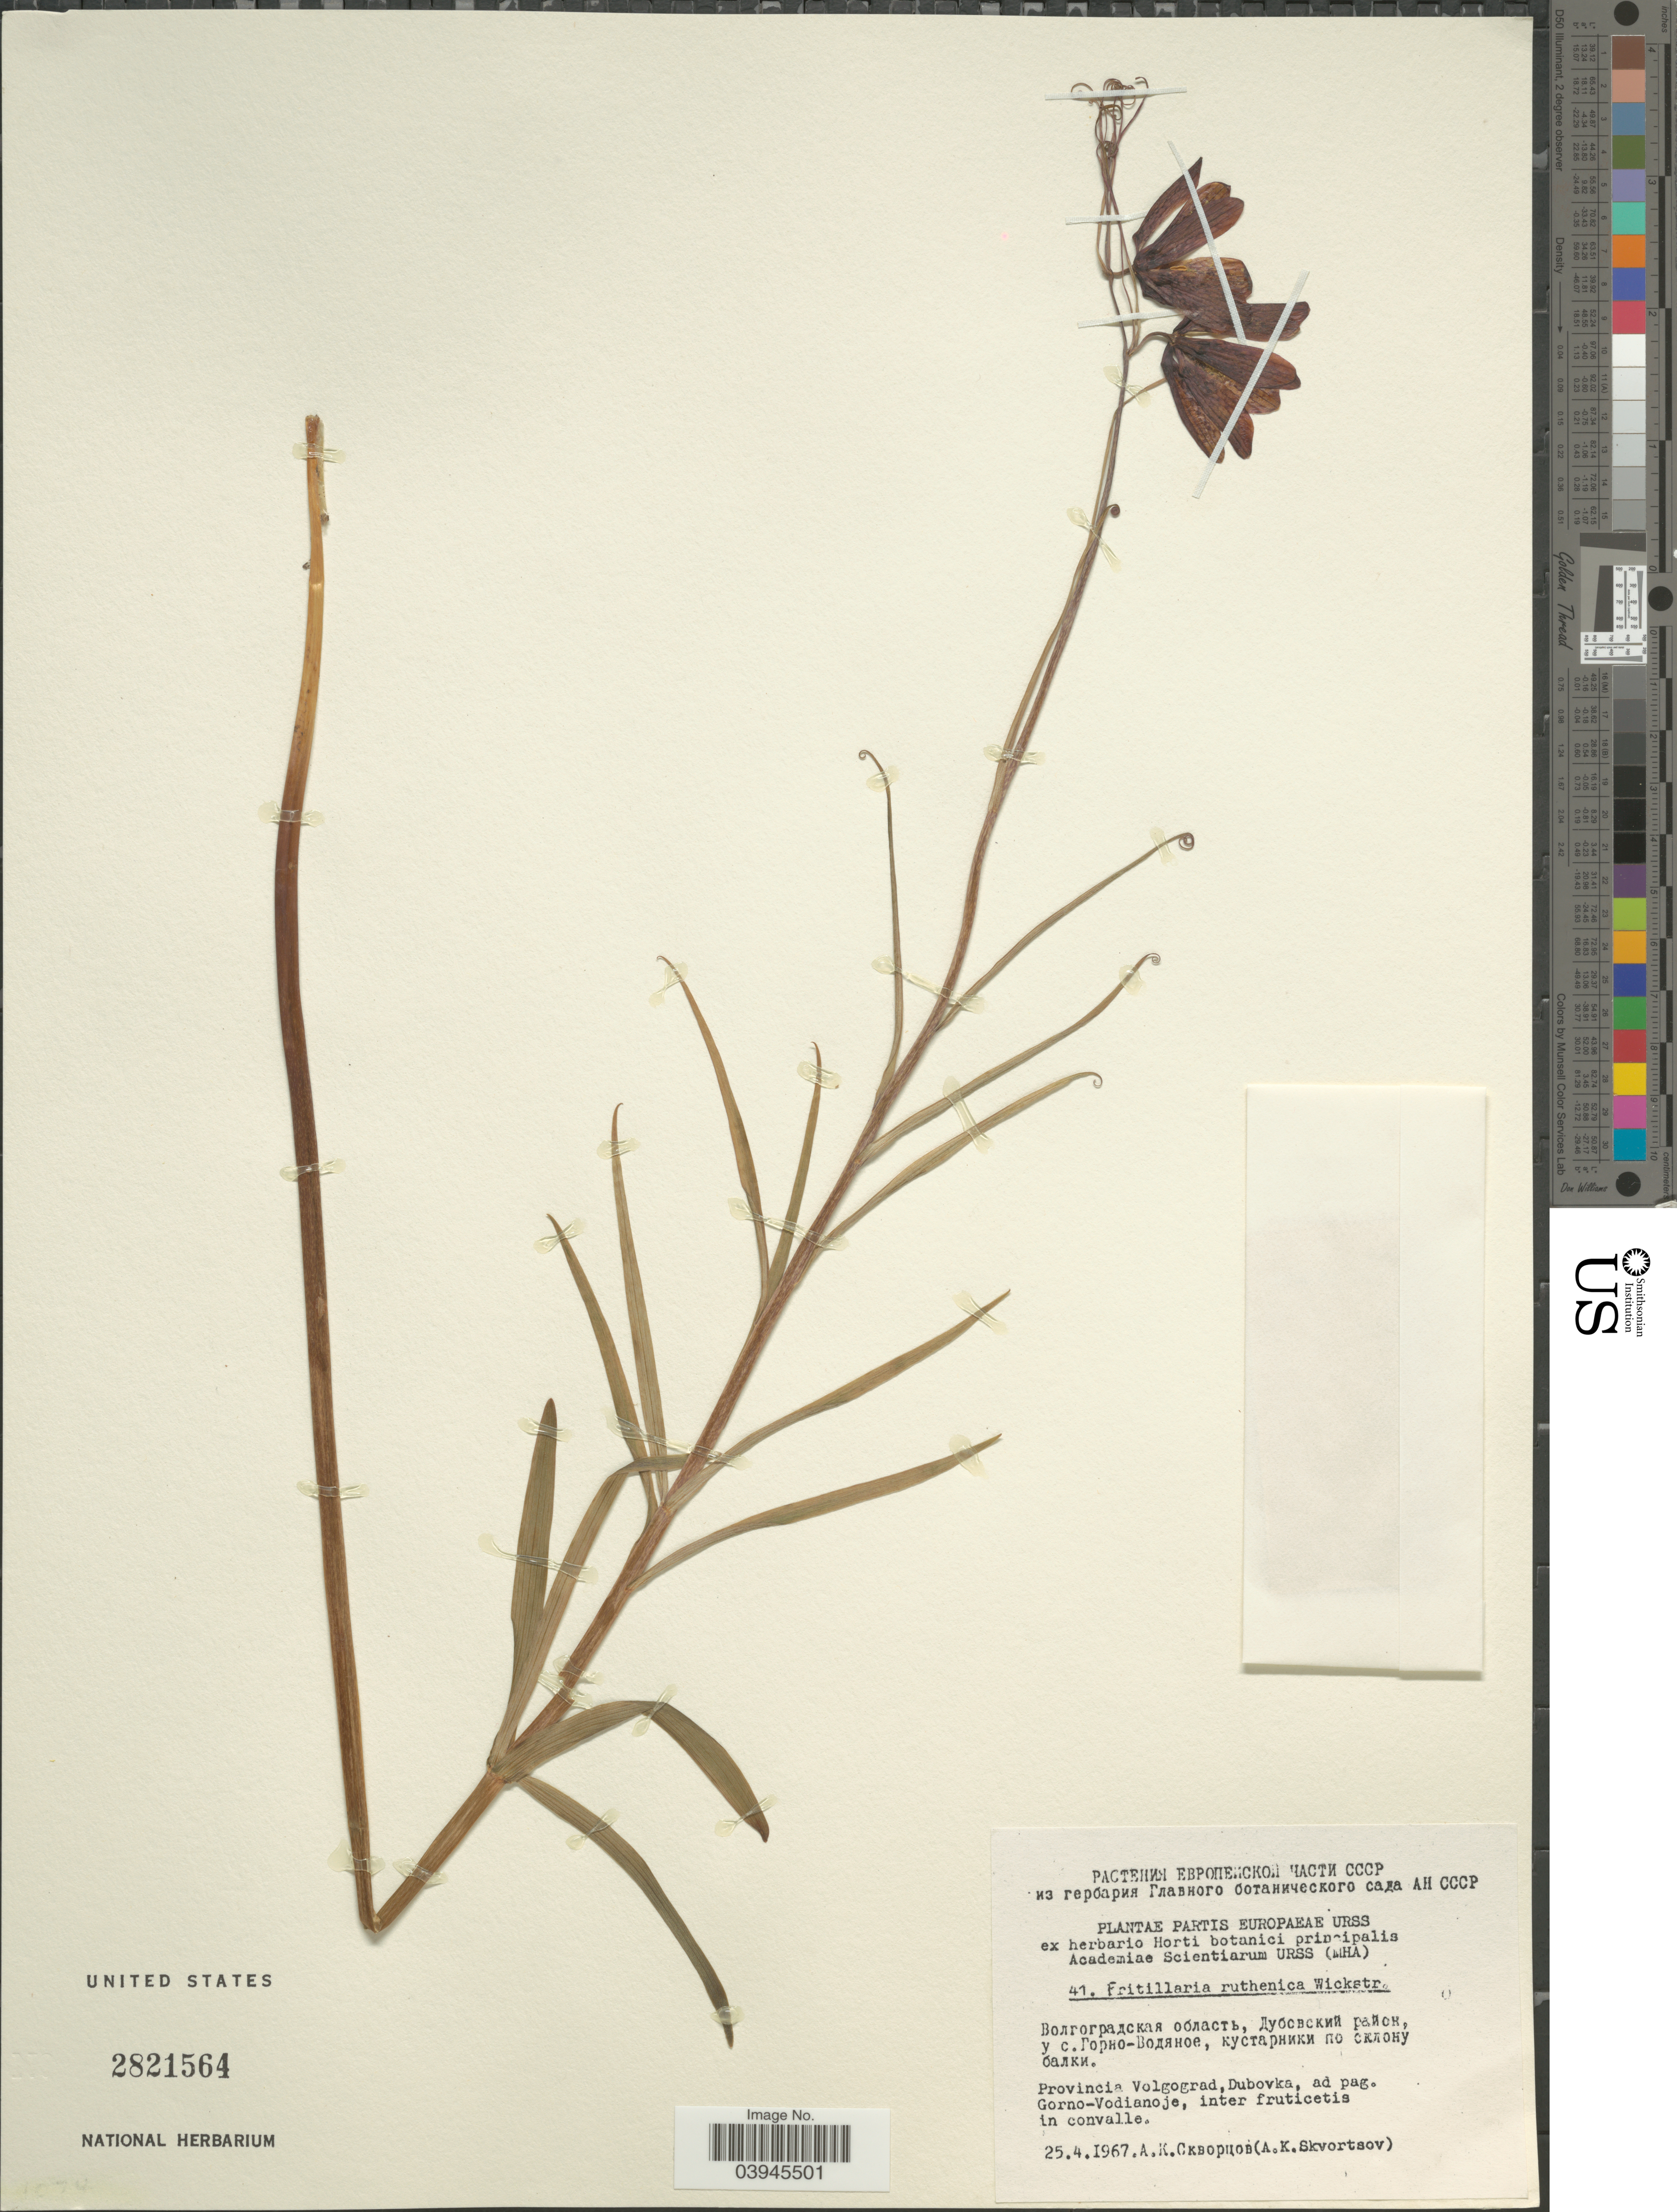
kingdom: Plantae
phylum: Tracheophyta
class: Liliopsida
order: Liliales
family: Liliaceae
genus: Fritillaria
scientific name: Fritillaria ruthenica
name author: Wikstr.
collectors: A. K. Skvortsov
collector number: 41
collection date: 1967-04-25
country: Russian Federation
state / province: Volgograd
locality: Dubovka, ad pag. Gorno-Vodianoje, inter fruticetis in convalle.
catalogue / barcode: US 2821564